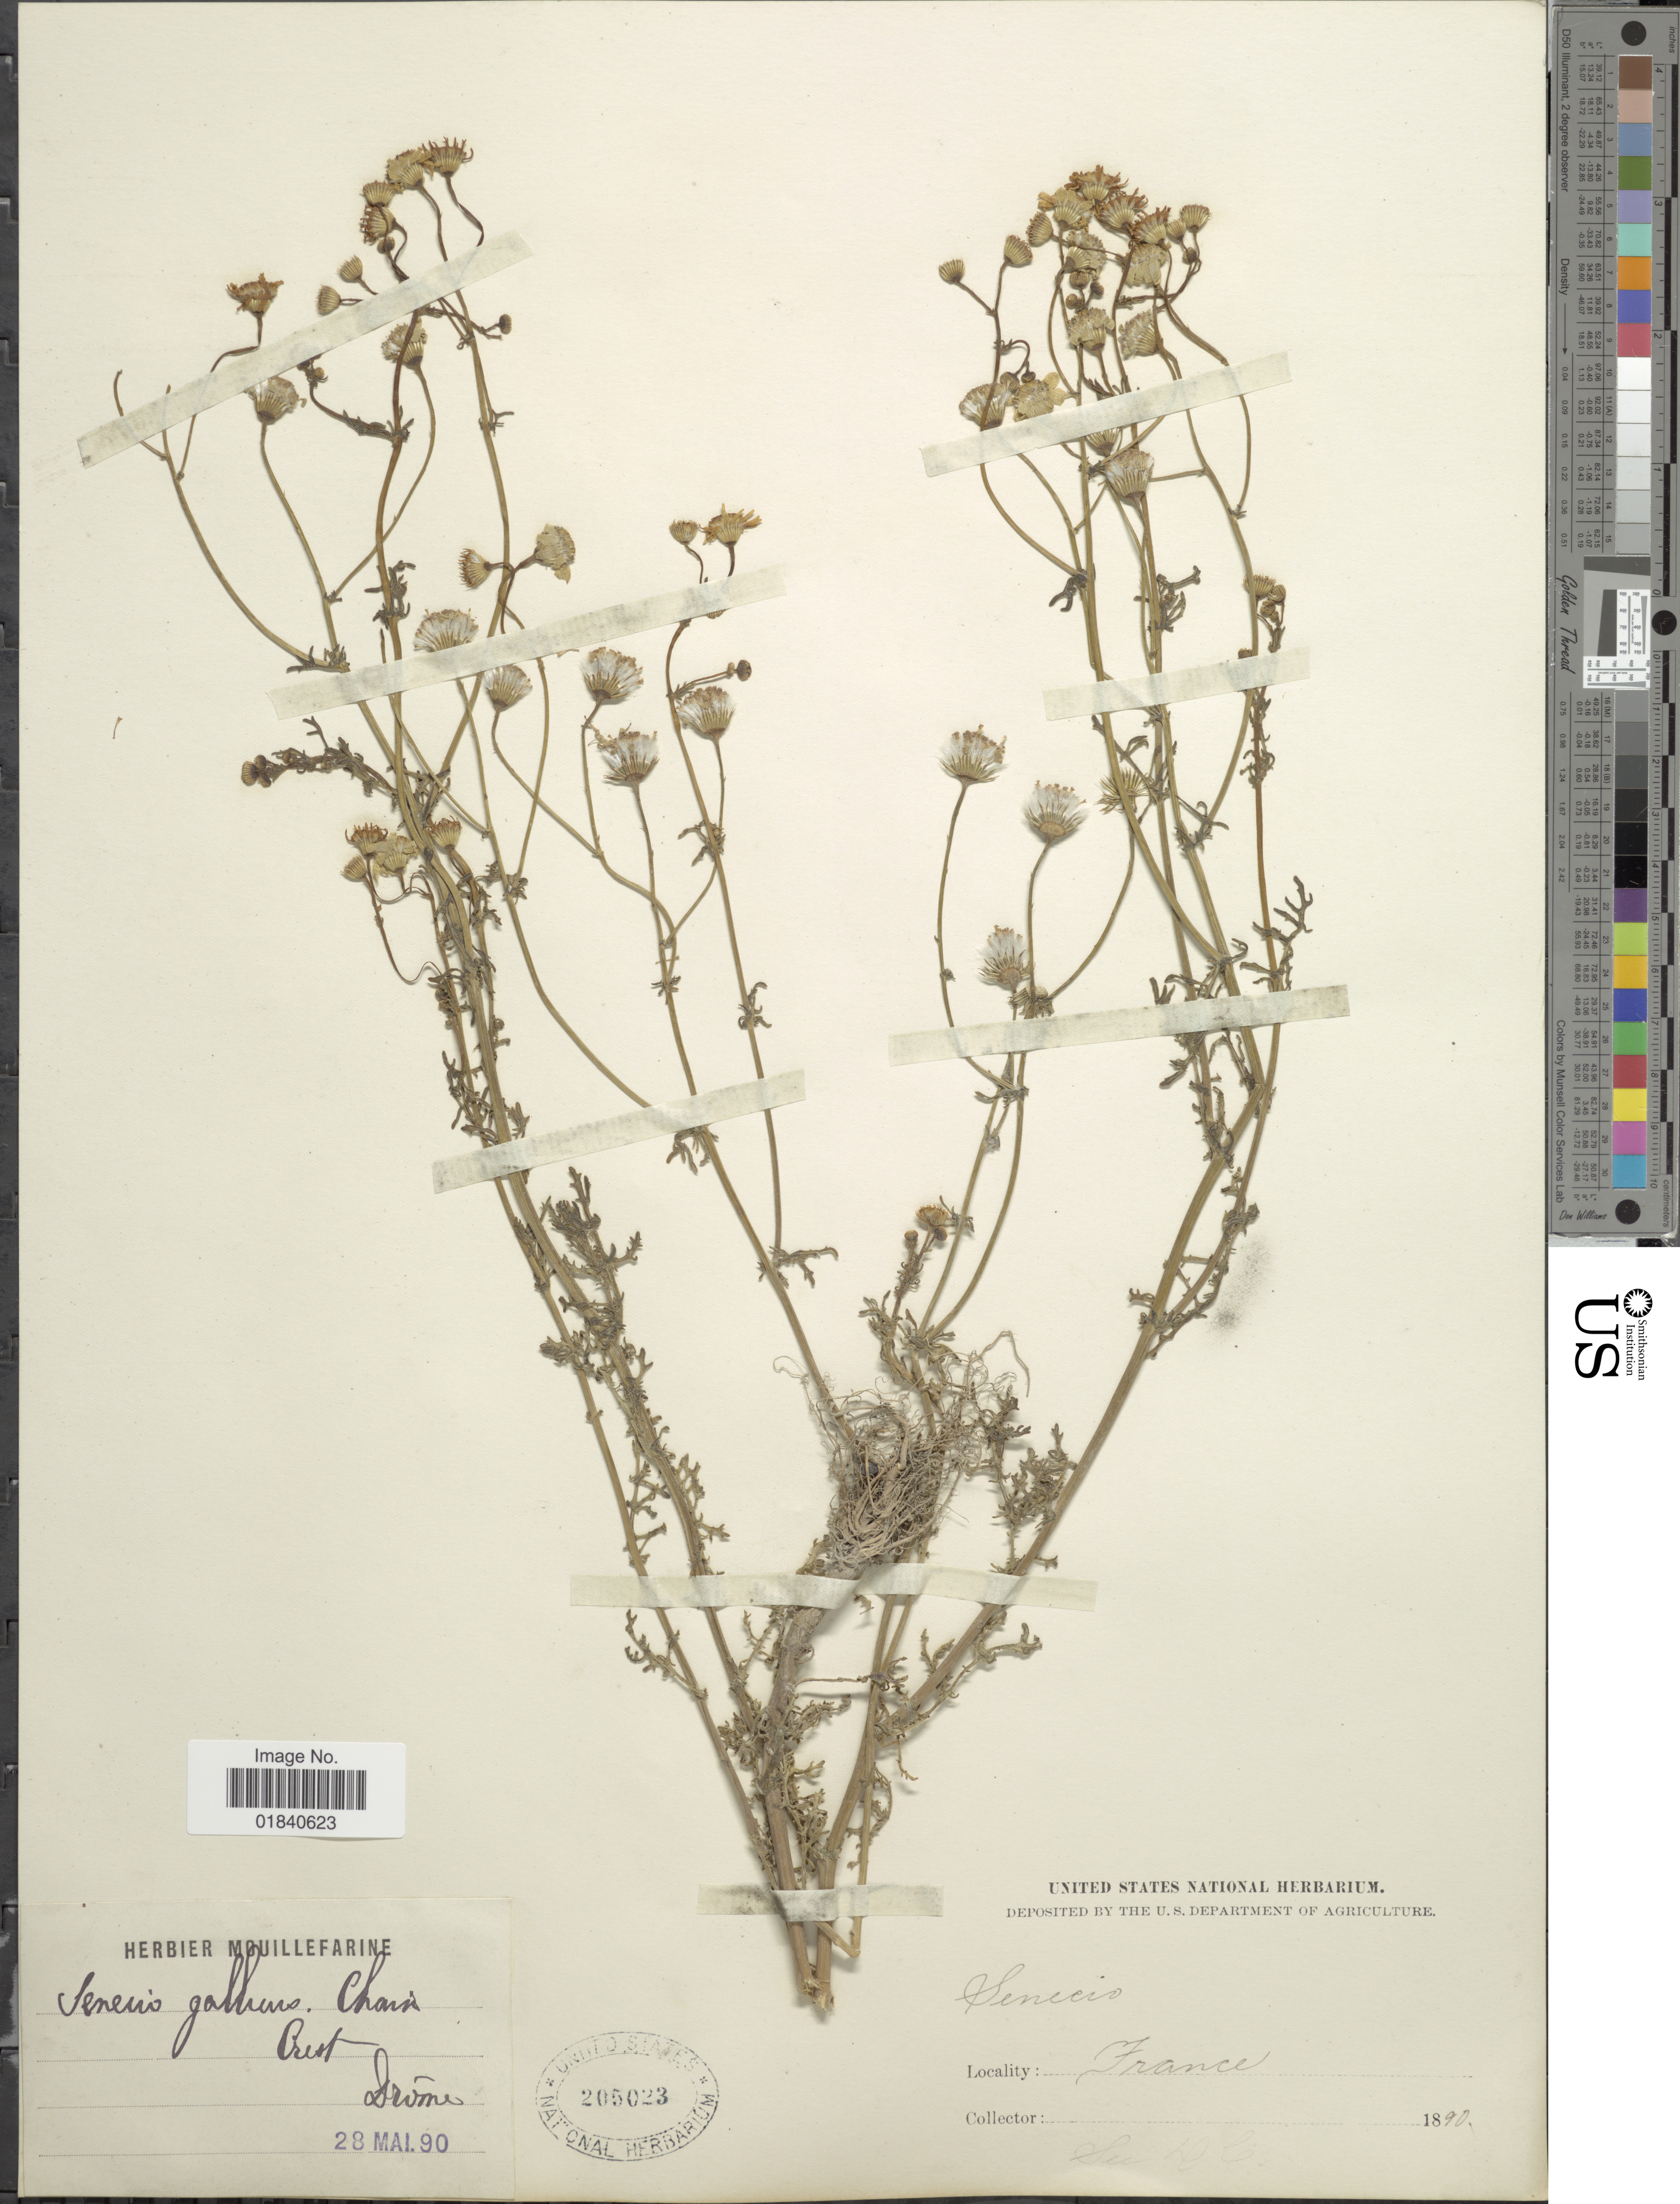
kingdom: Plantae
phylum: Tracheophyta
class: Magnoliopsida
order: Asterales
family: Asteraceae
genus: Senecio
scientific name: Senecio gallicus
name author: Vill. ex Chaix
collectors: ex herb. Mouillefarine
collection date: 1890-05-28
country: France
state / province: Auvergne-Rhône-Alpes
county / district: Drôme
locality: Drome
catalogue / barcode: US 205023